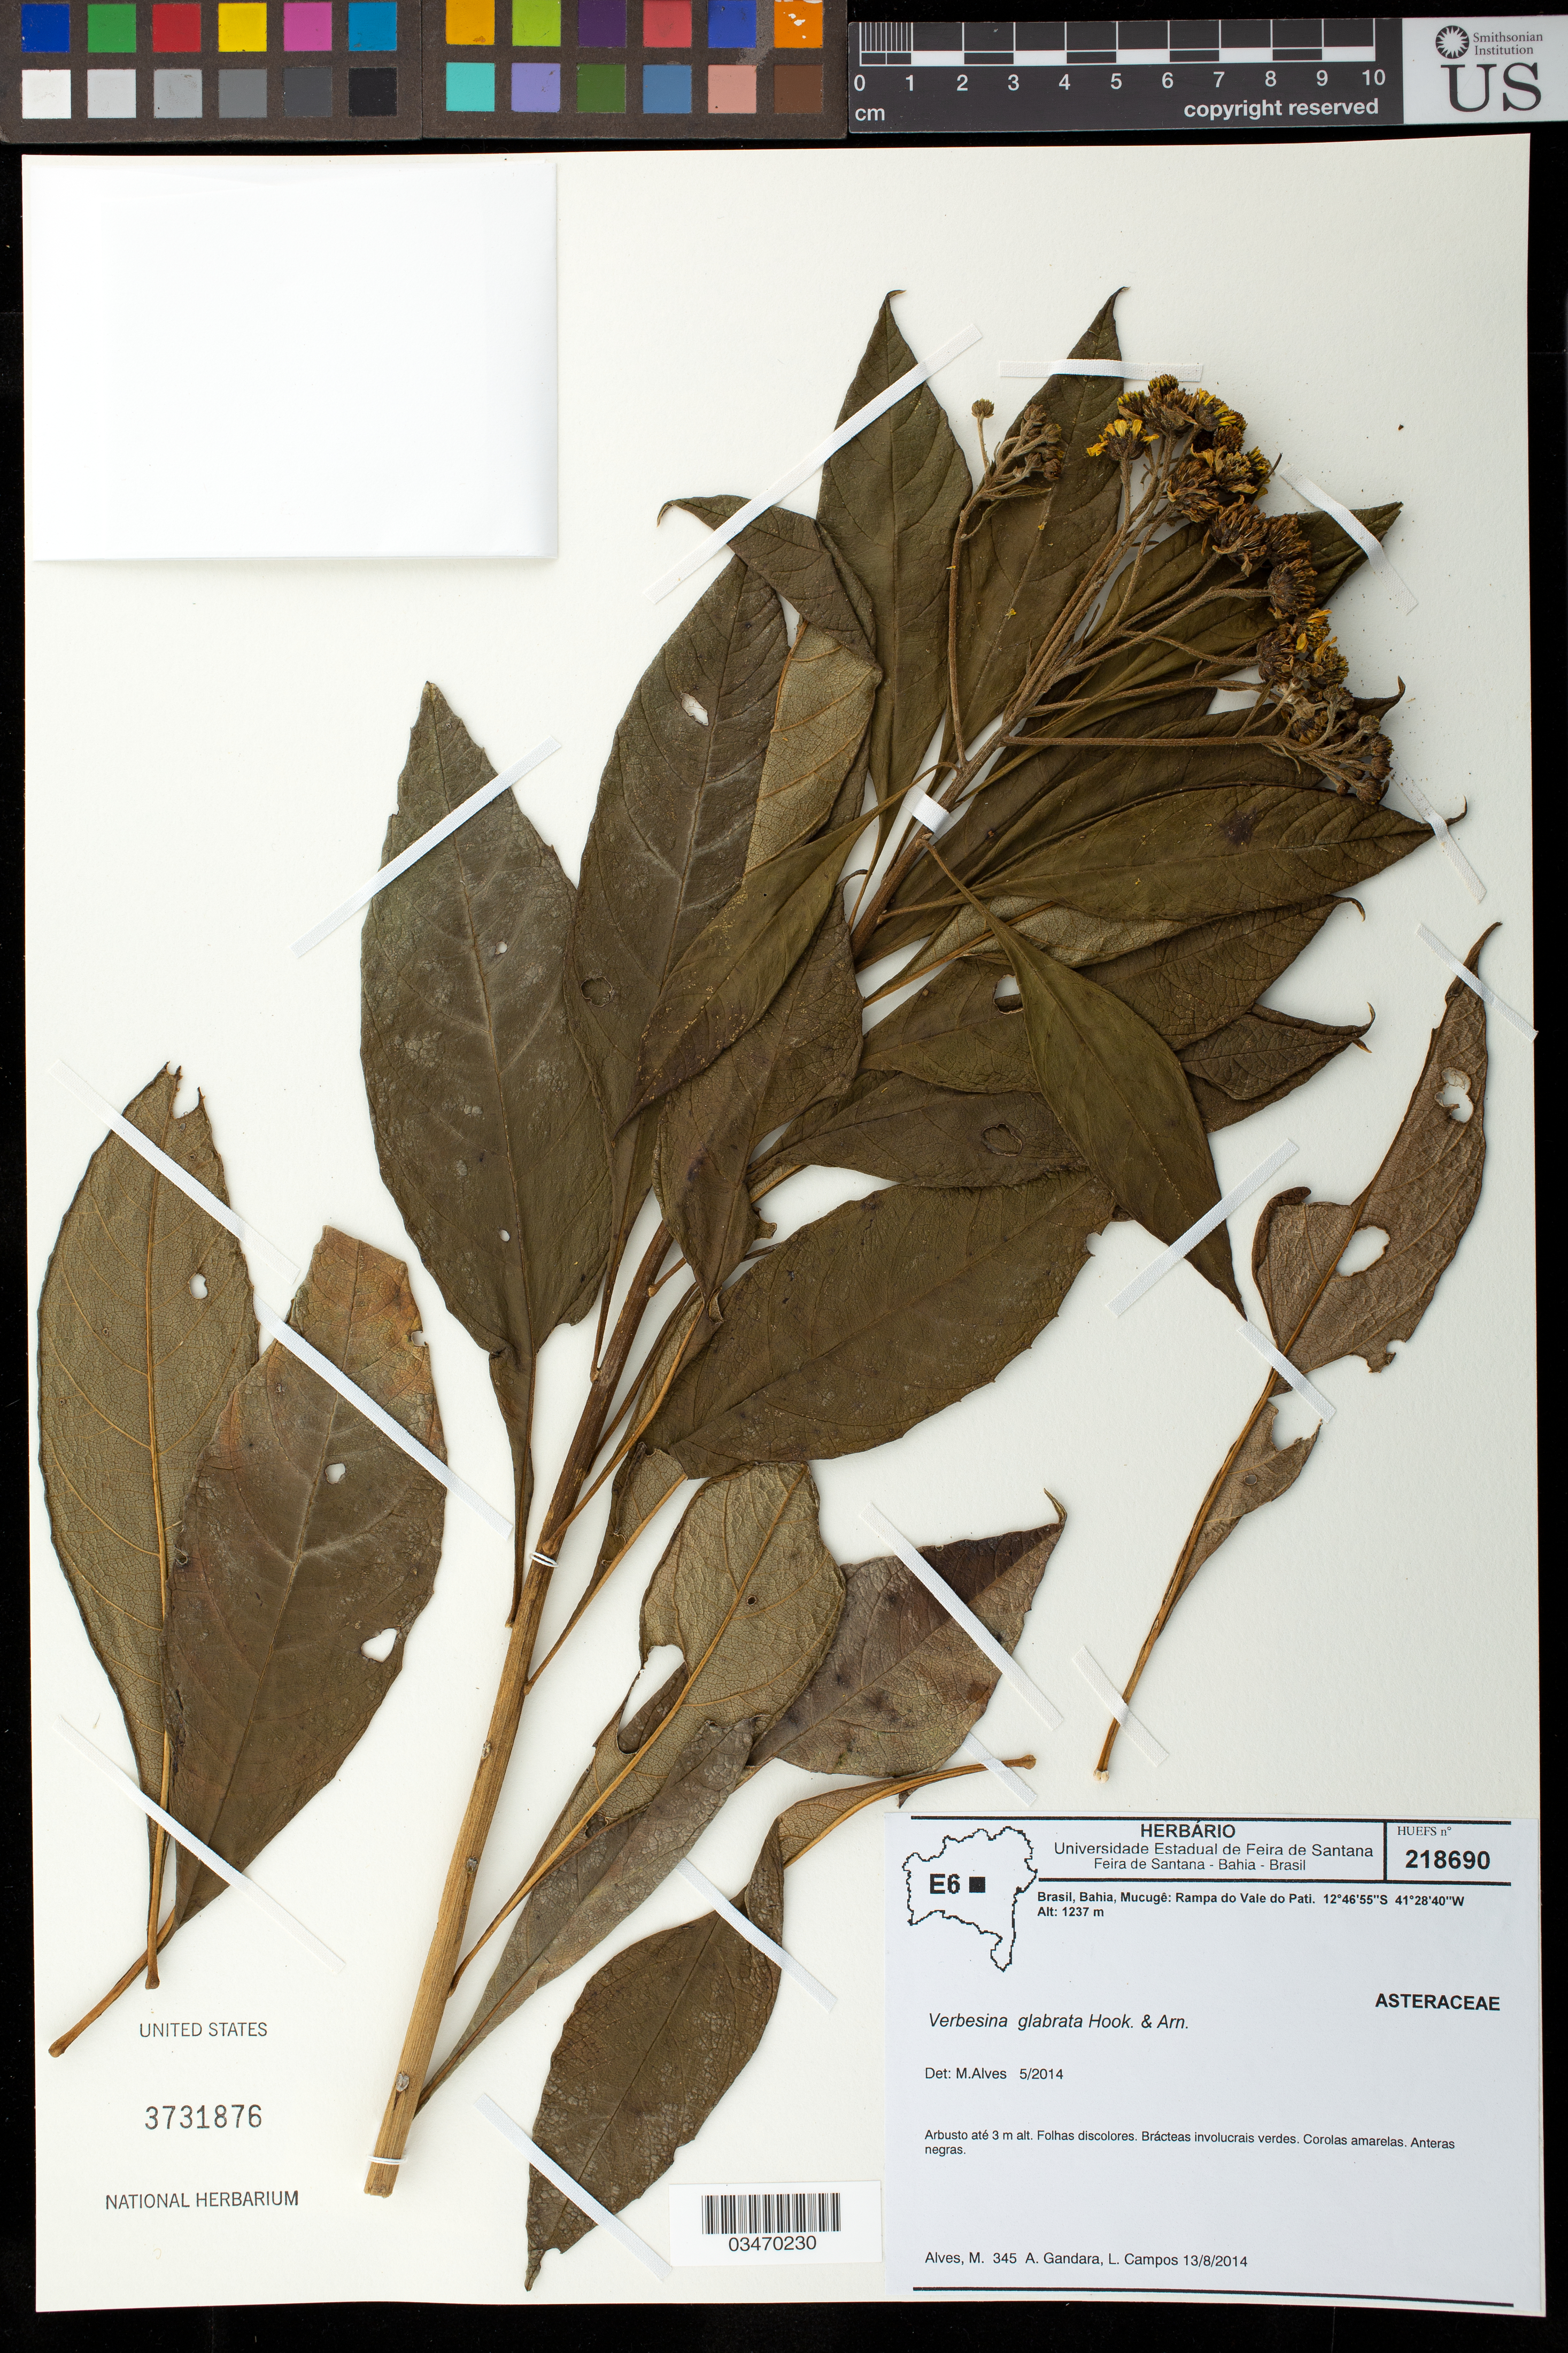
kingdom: Plantae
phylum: Tracheophyta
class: Magnoliopsida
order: Asterales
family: Asteraceae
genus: Verbesina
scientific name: Verbesina glabrata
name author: Hook. & Arn.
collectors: M. Alves, A. Gándara & L. Campos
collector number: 345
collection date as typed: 13 Aug 2014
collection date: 2014-08-13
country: Brazil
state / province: Bahia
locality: Mucuge: Rampa do Vale do Pati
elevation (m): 1237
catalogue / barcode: US 3731876